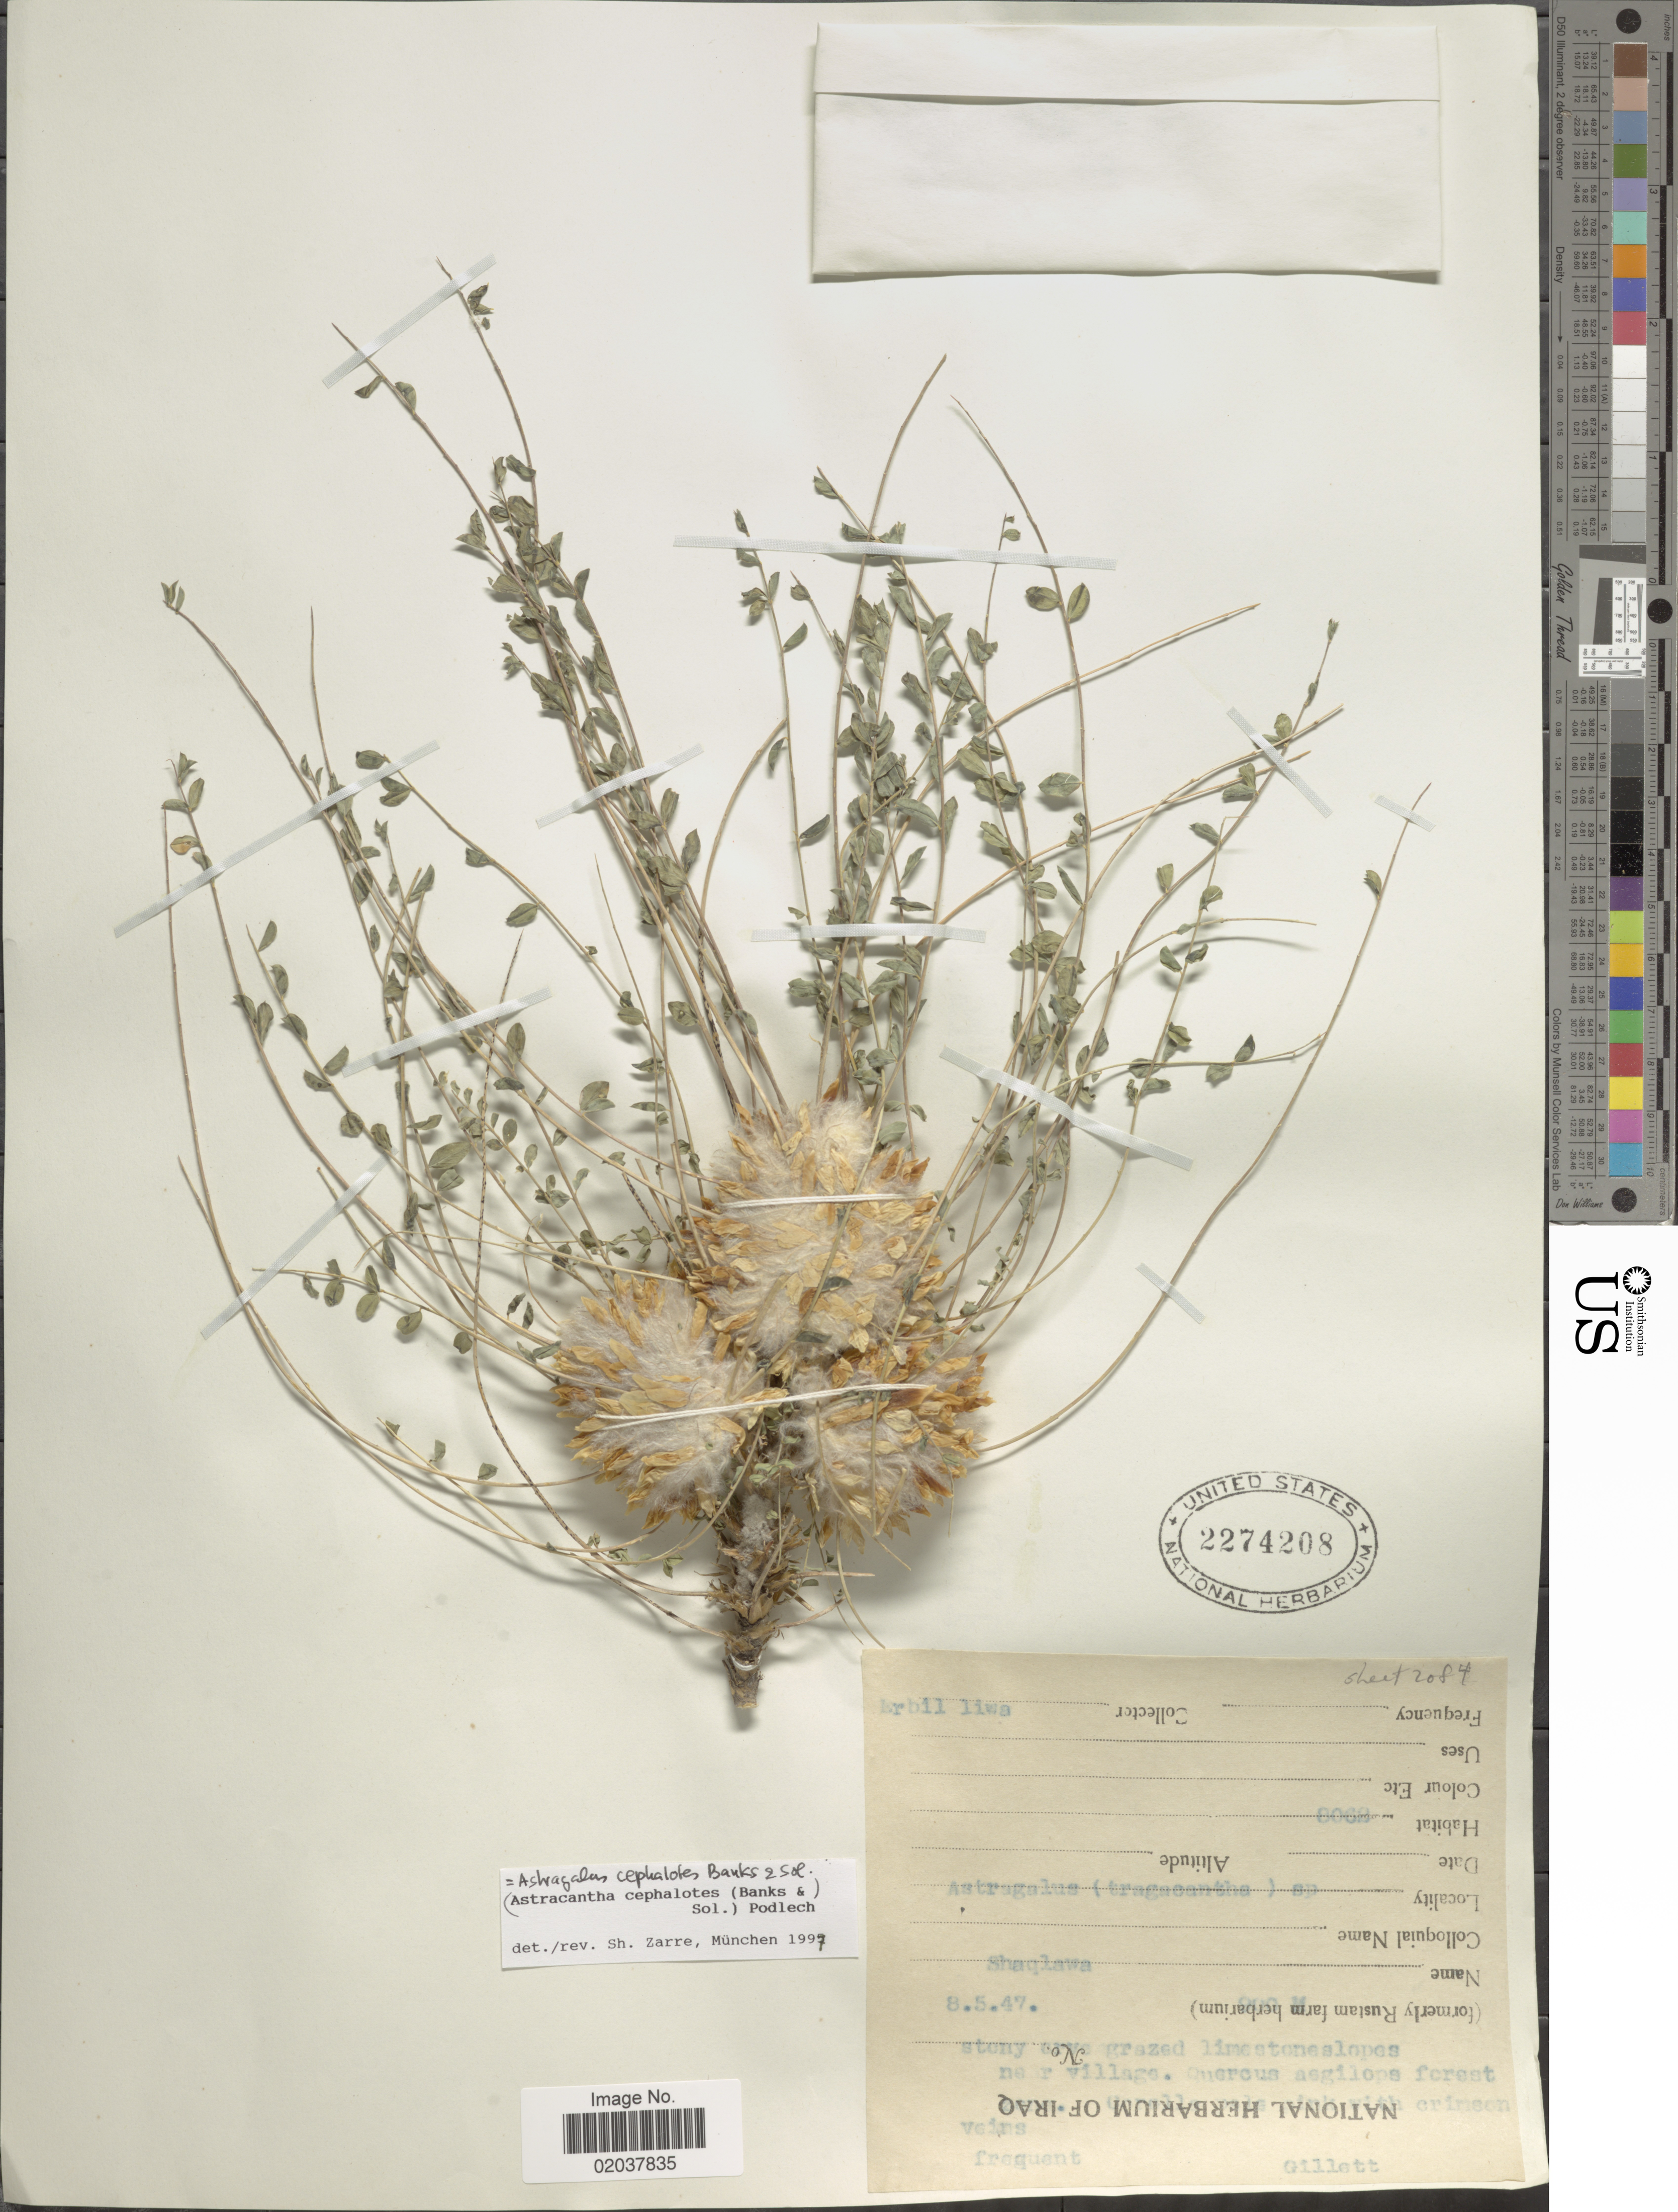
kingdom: Plantae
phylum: Tracheophyta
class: Magnoliopsida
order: Fabales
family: Fabaceae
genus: Astragalus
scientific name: Astragalus cephalotes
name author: Banks & Sol.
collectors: Gillett, --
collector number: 8069*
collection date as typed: Transcribed d/m/y: 8/5/47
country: Iraq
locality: Shaqlawa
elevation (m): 540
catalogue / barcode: US 2274208